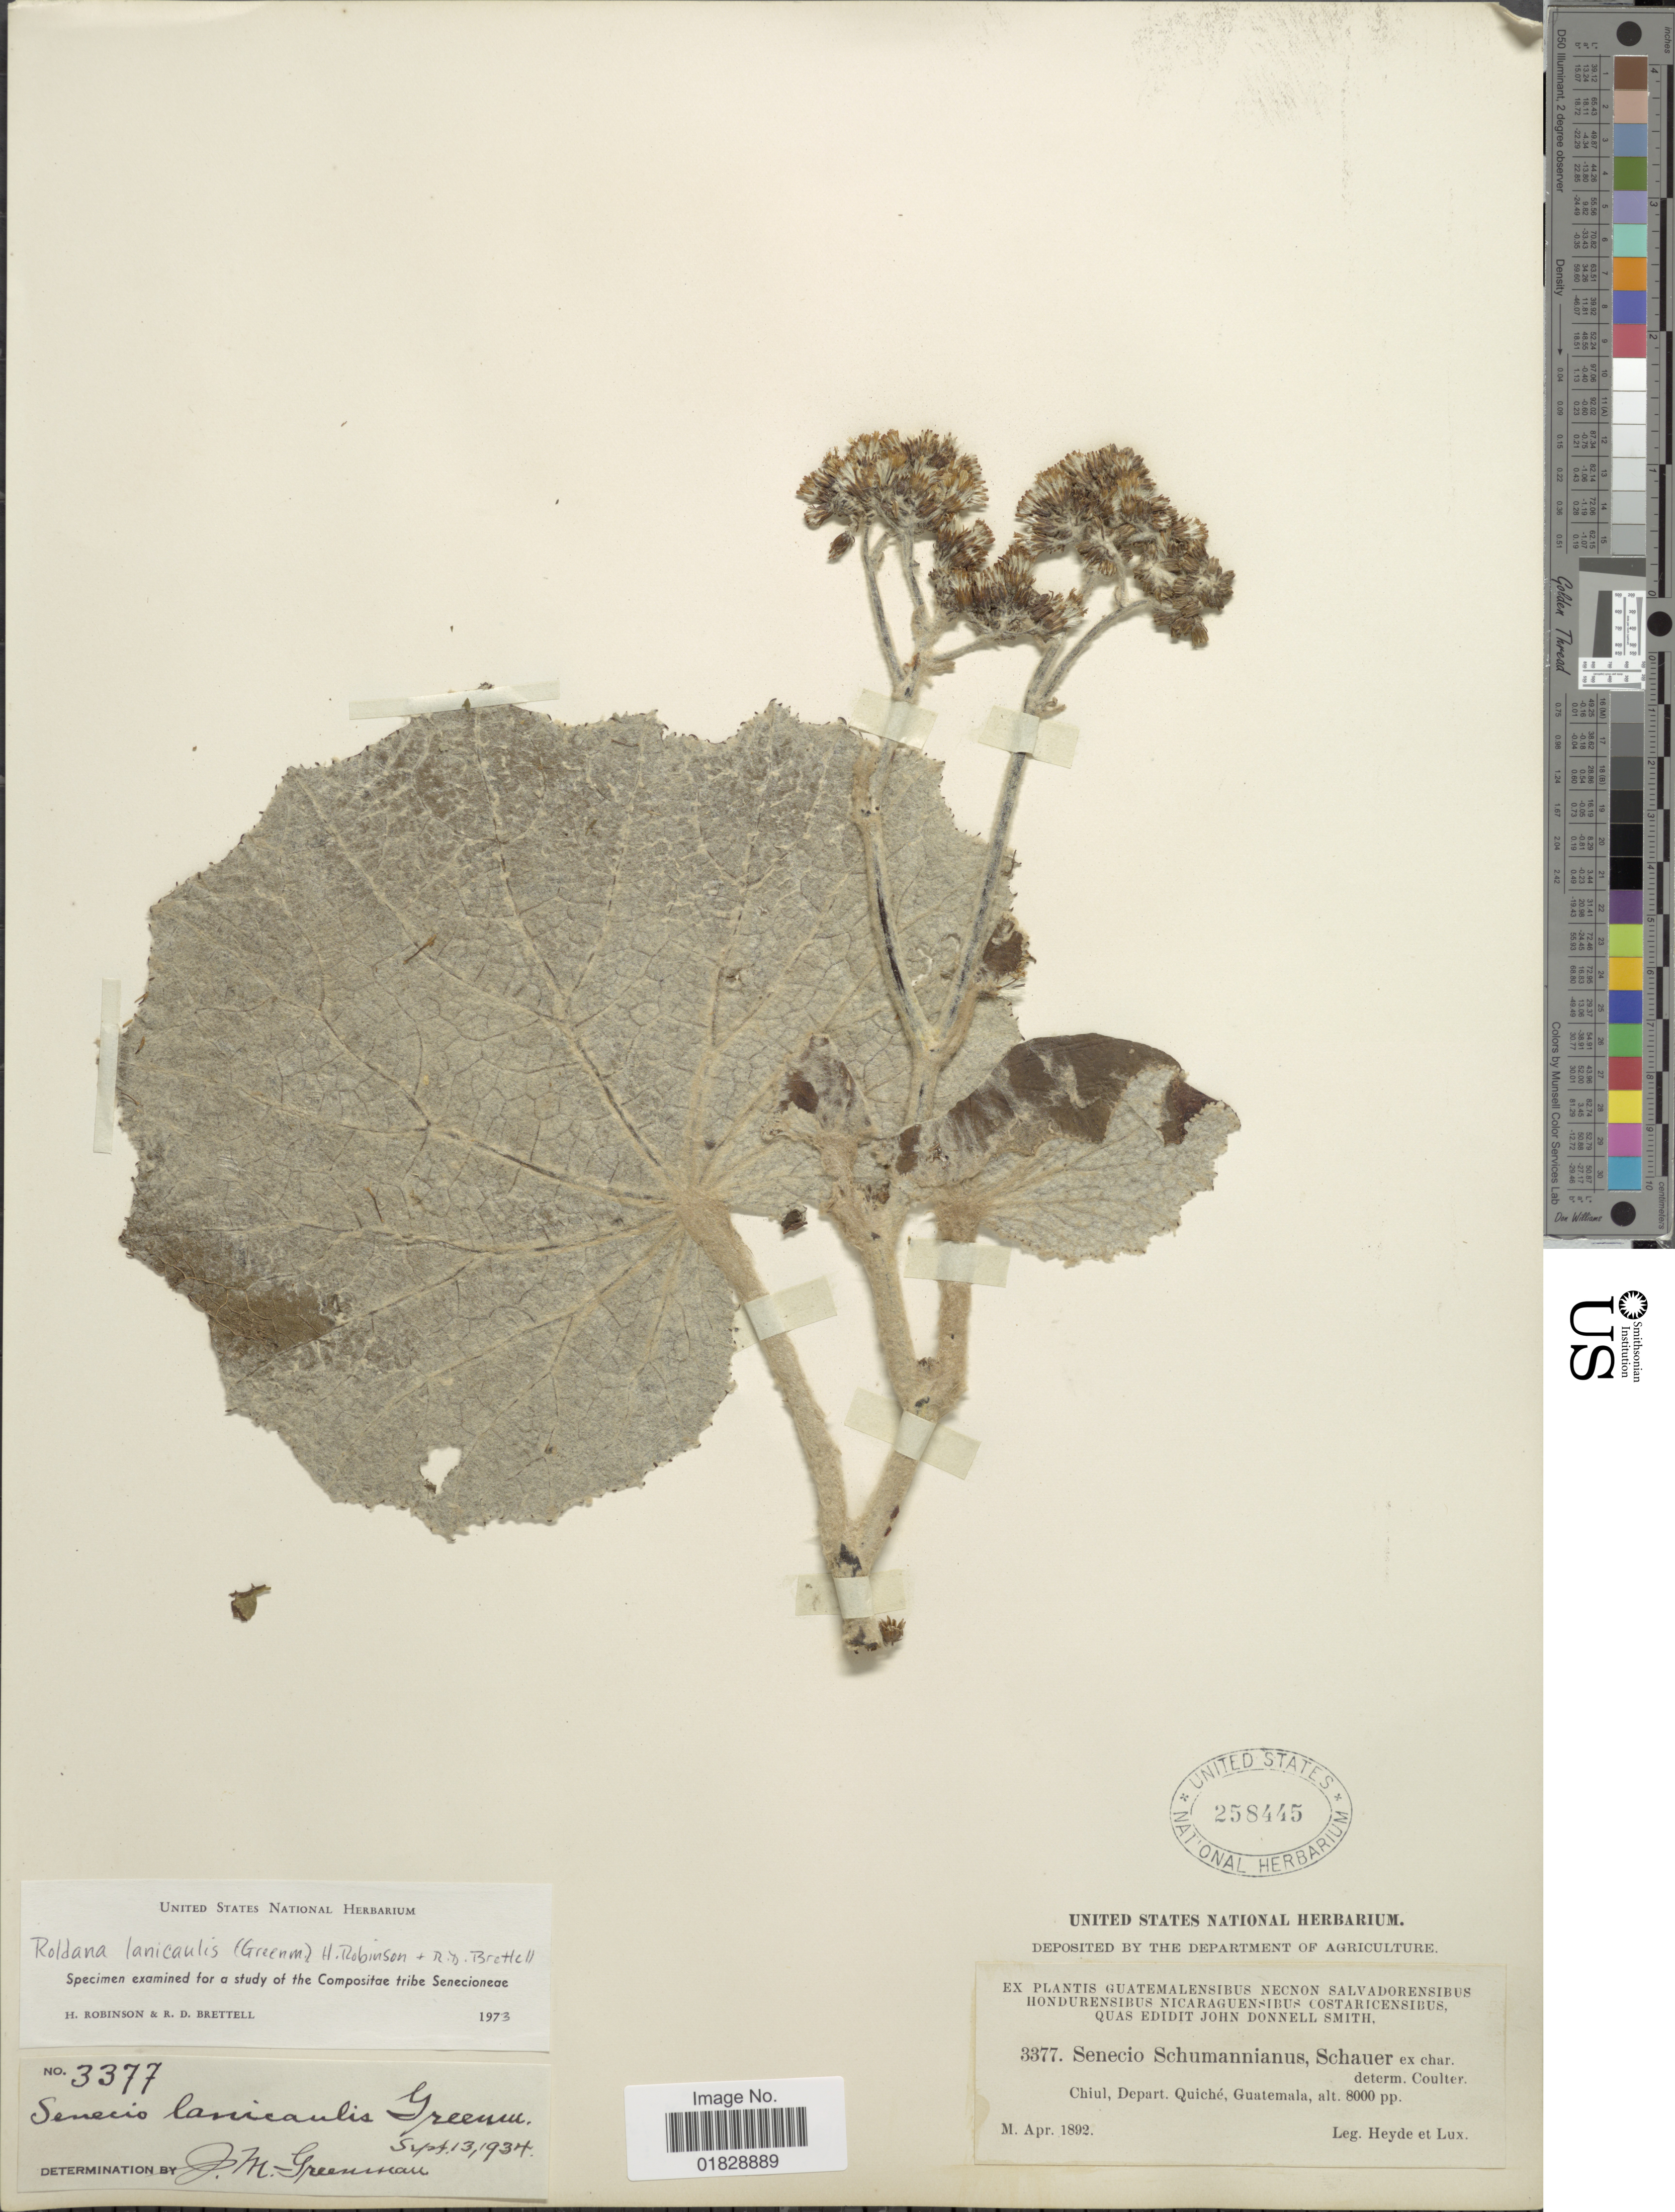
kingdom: Plantae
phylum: Tracheophyta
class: Magnoliopsida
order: Asterales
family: Asteraceae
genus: Roldana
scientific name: Roldana lanicaulis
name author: (Greenm.) H. Rob. & Brettell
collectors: Heyde & Lux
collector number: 3377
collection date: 1892-04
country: Guatemala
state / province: El Quiché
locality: Chiul, Depart. Quiché, Guatemala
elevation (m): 2438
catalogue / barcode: US 258445